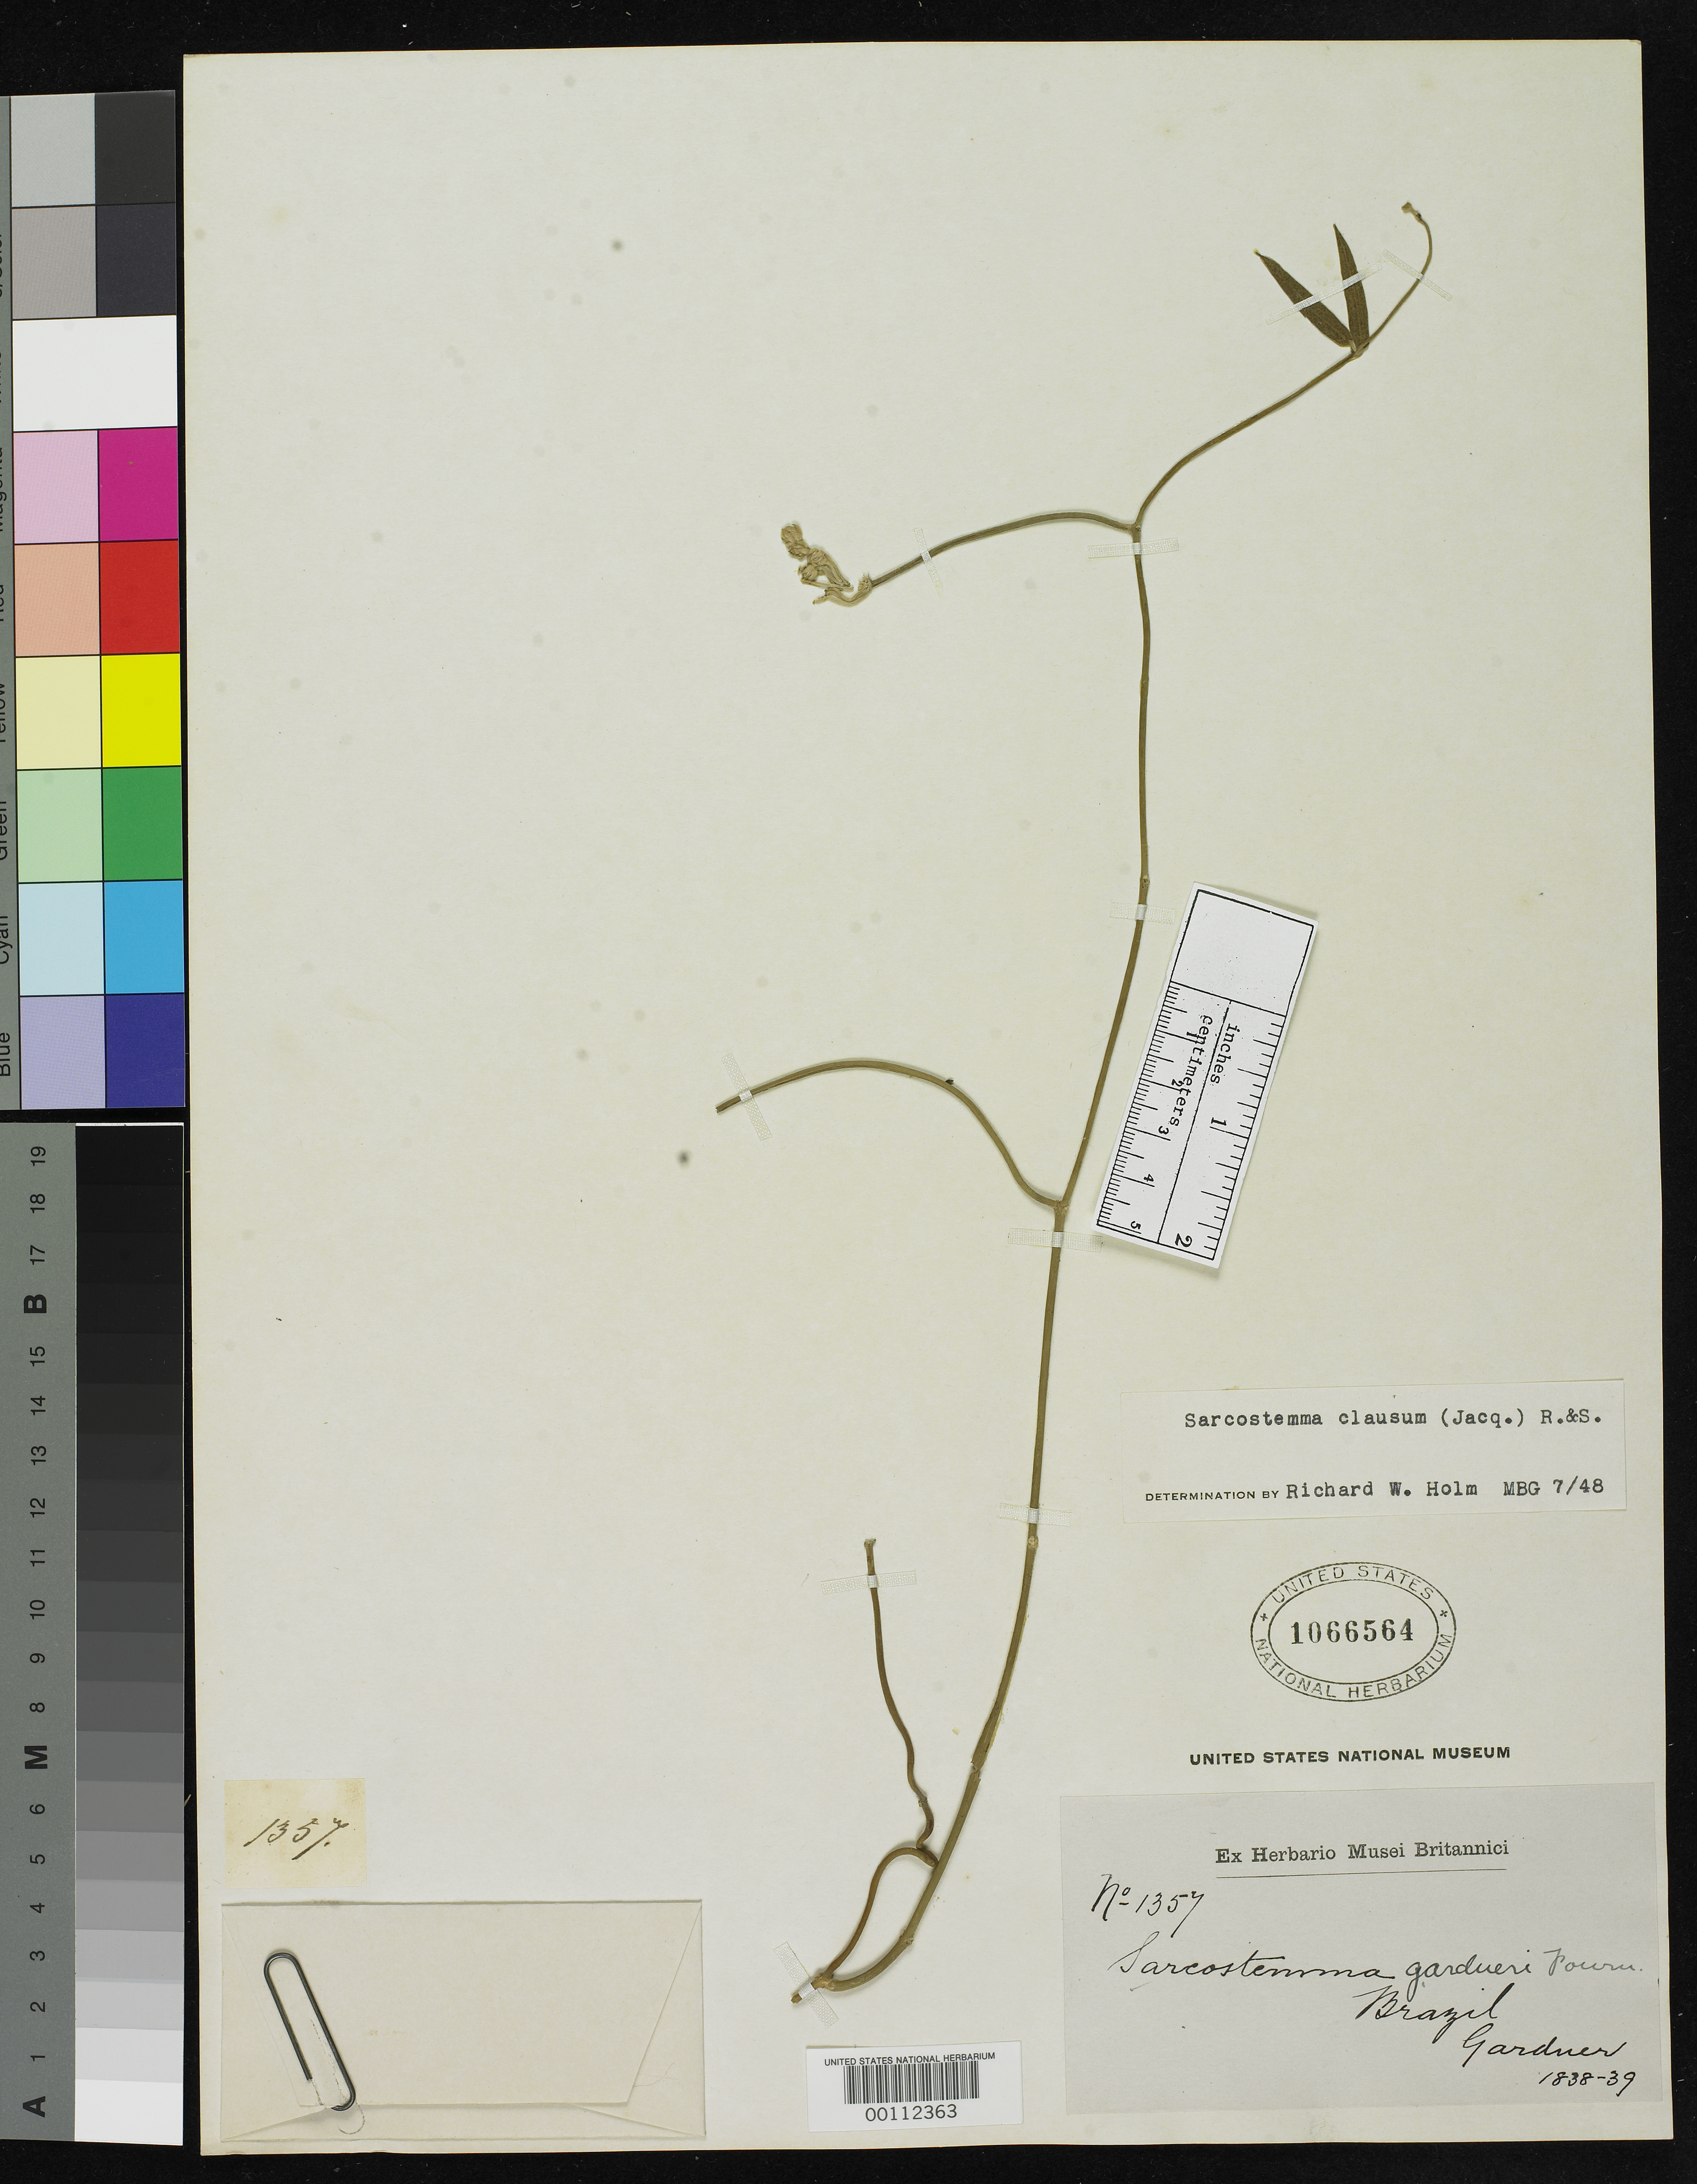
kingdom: Plantae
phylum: Tracheophyta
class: Magnoliopsida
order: Gentianales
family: Apocynaceae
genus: Sarcostemma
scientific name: Sarcostemma gardneri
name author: E. Fourn. in Mart.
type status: Isotype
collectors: G. Gardner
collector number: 1357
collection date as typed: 1838 to -- --- 1839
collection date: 1838/1839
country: Brazil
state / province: Alagoas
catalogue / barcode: US 1066564